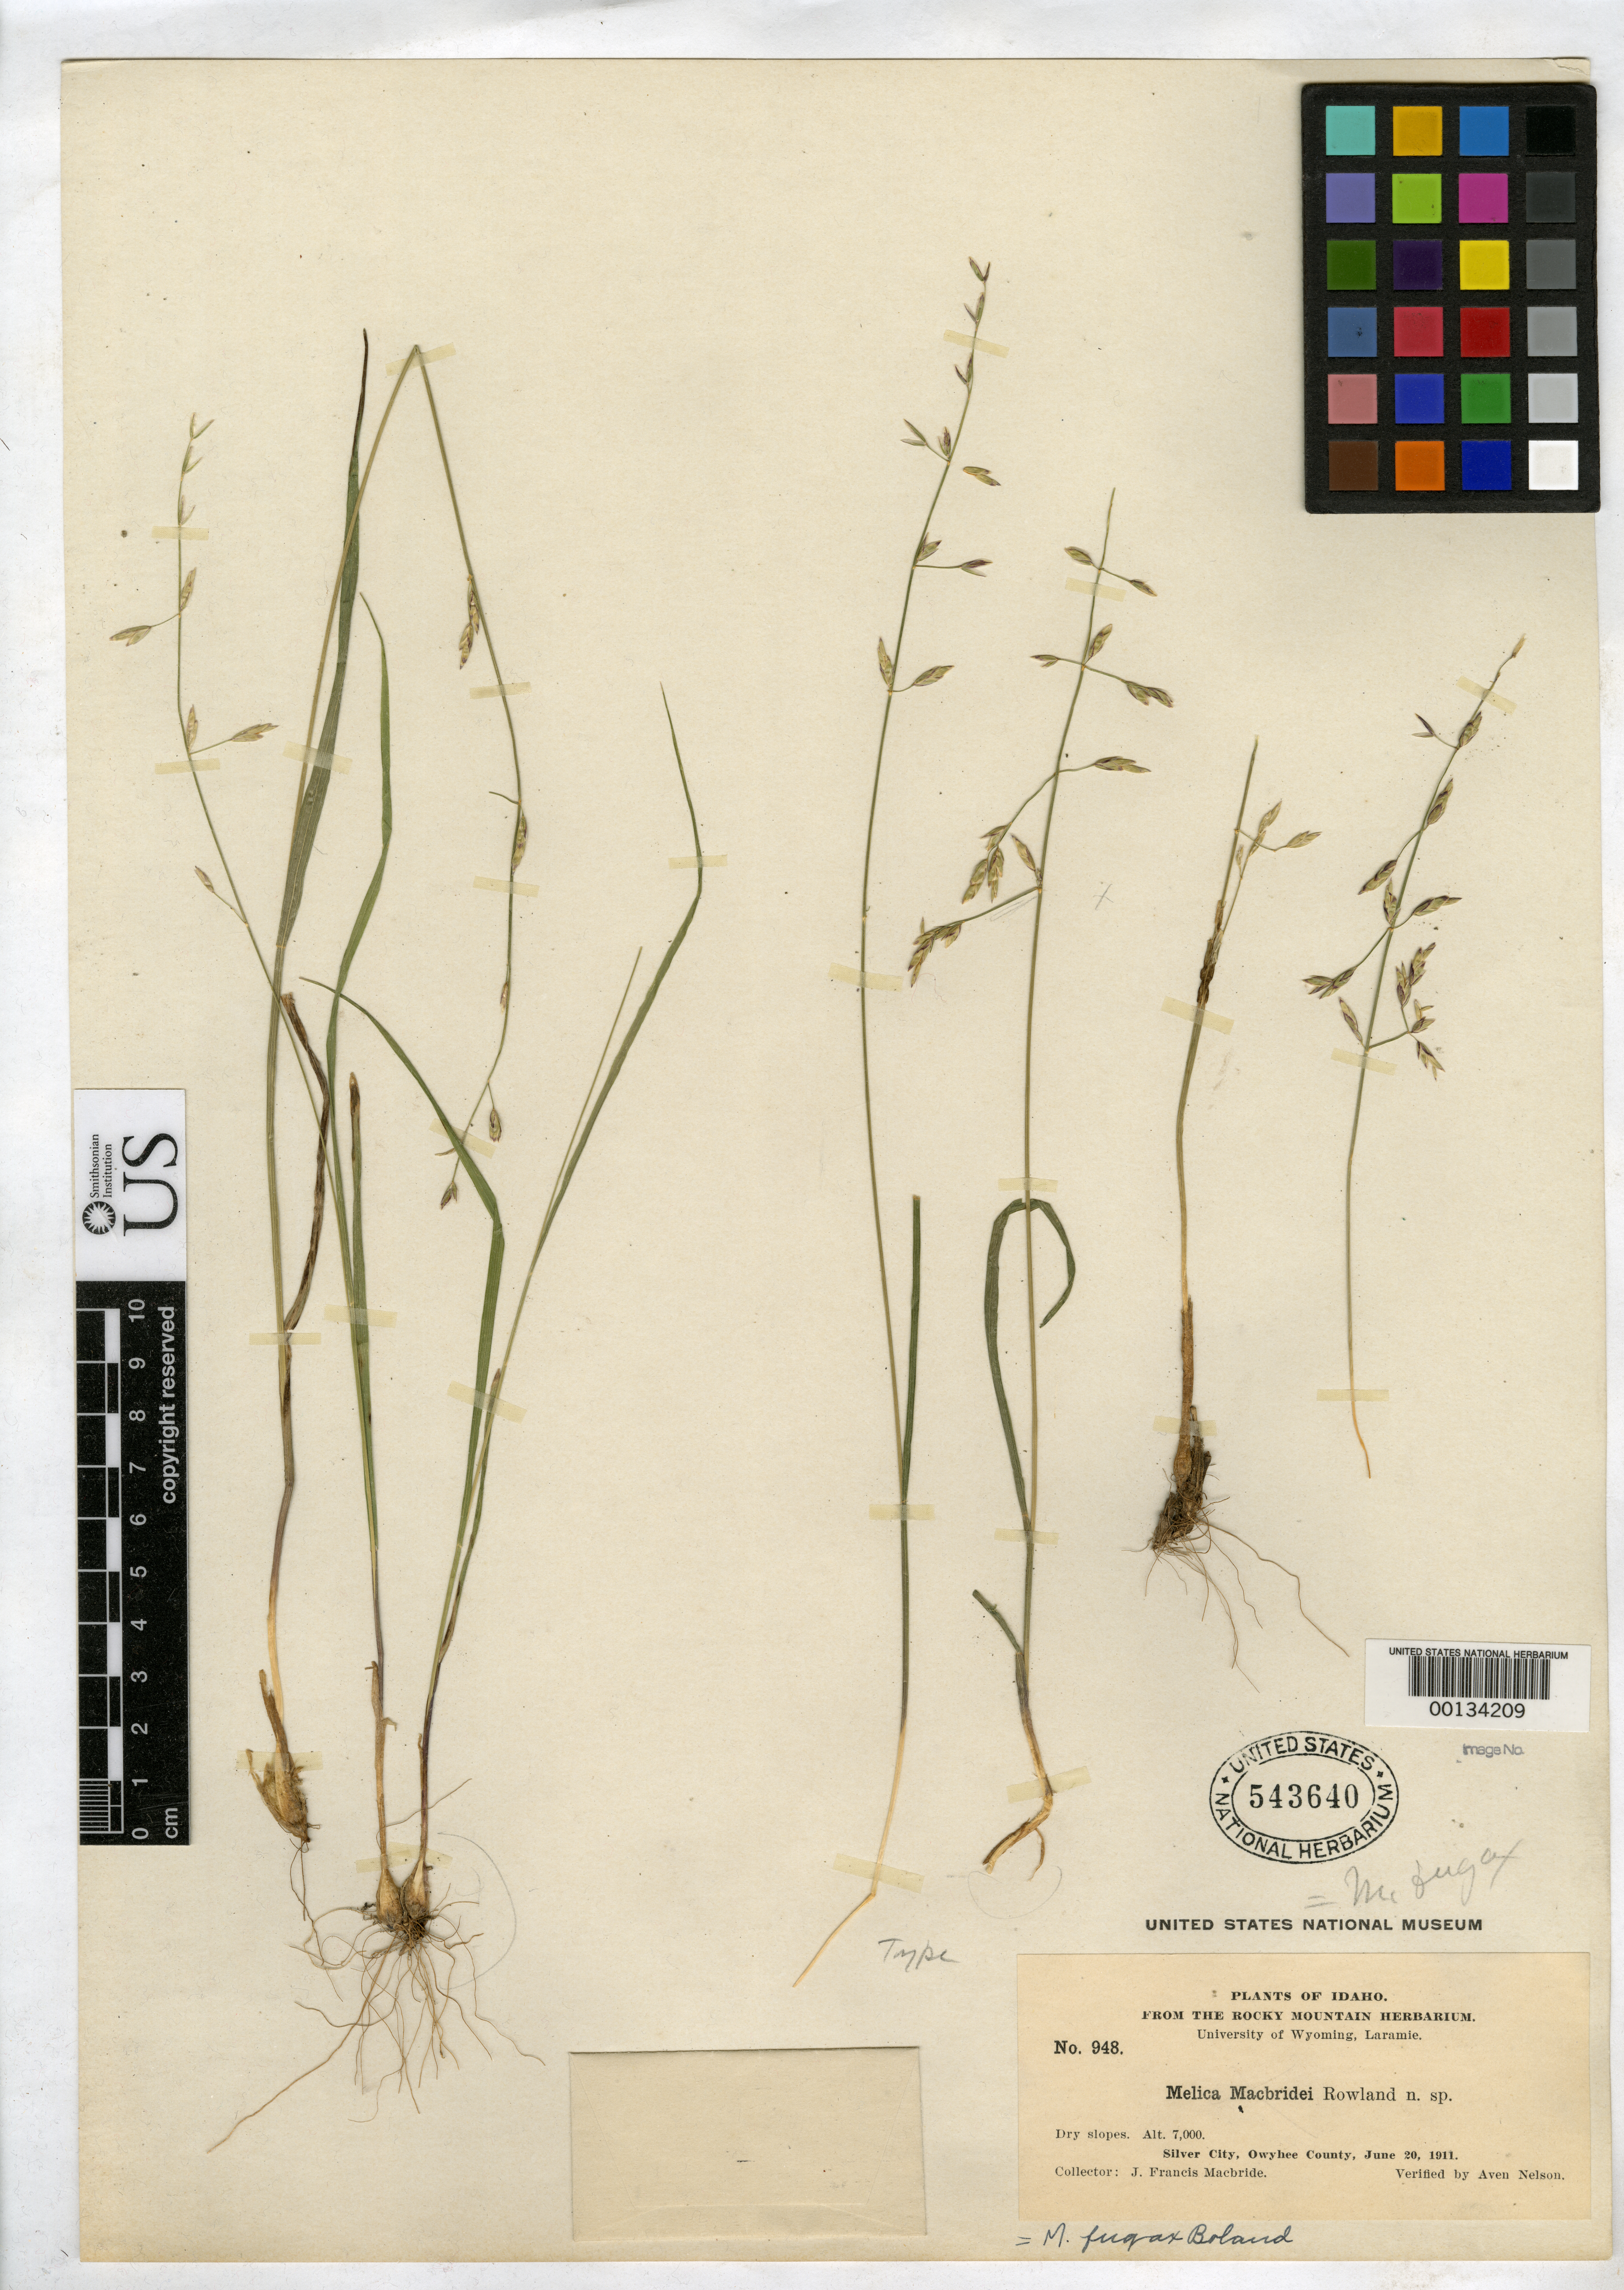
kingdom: Plantae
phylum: Tracheophyta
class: Liliopsida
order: Poales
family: Poaceae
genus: Melica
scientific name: Melica macbridei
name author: Rowland in A. Nelson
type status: Isotype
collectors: J. F. Macbride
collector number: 948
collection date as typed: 20 Jun 1911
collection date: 1911-06-20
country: United States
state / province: Idaho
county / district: Owyhee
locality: Silver City; alt. 7000 ft.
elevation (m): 7000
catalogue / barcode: US 543640